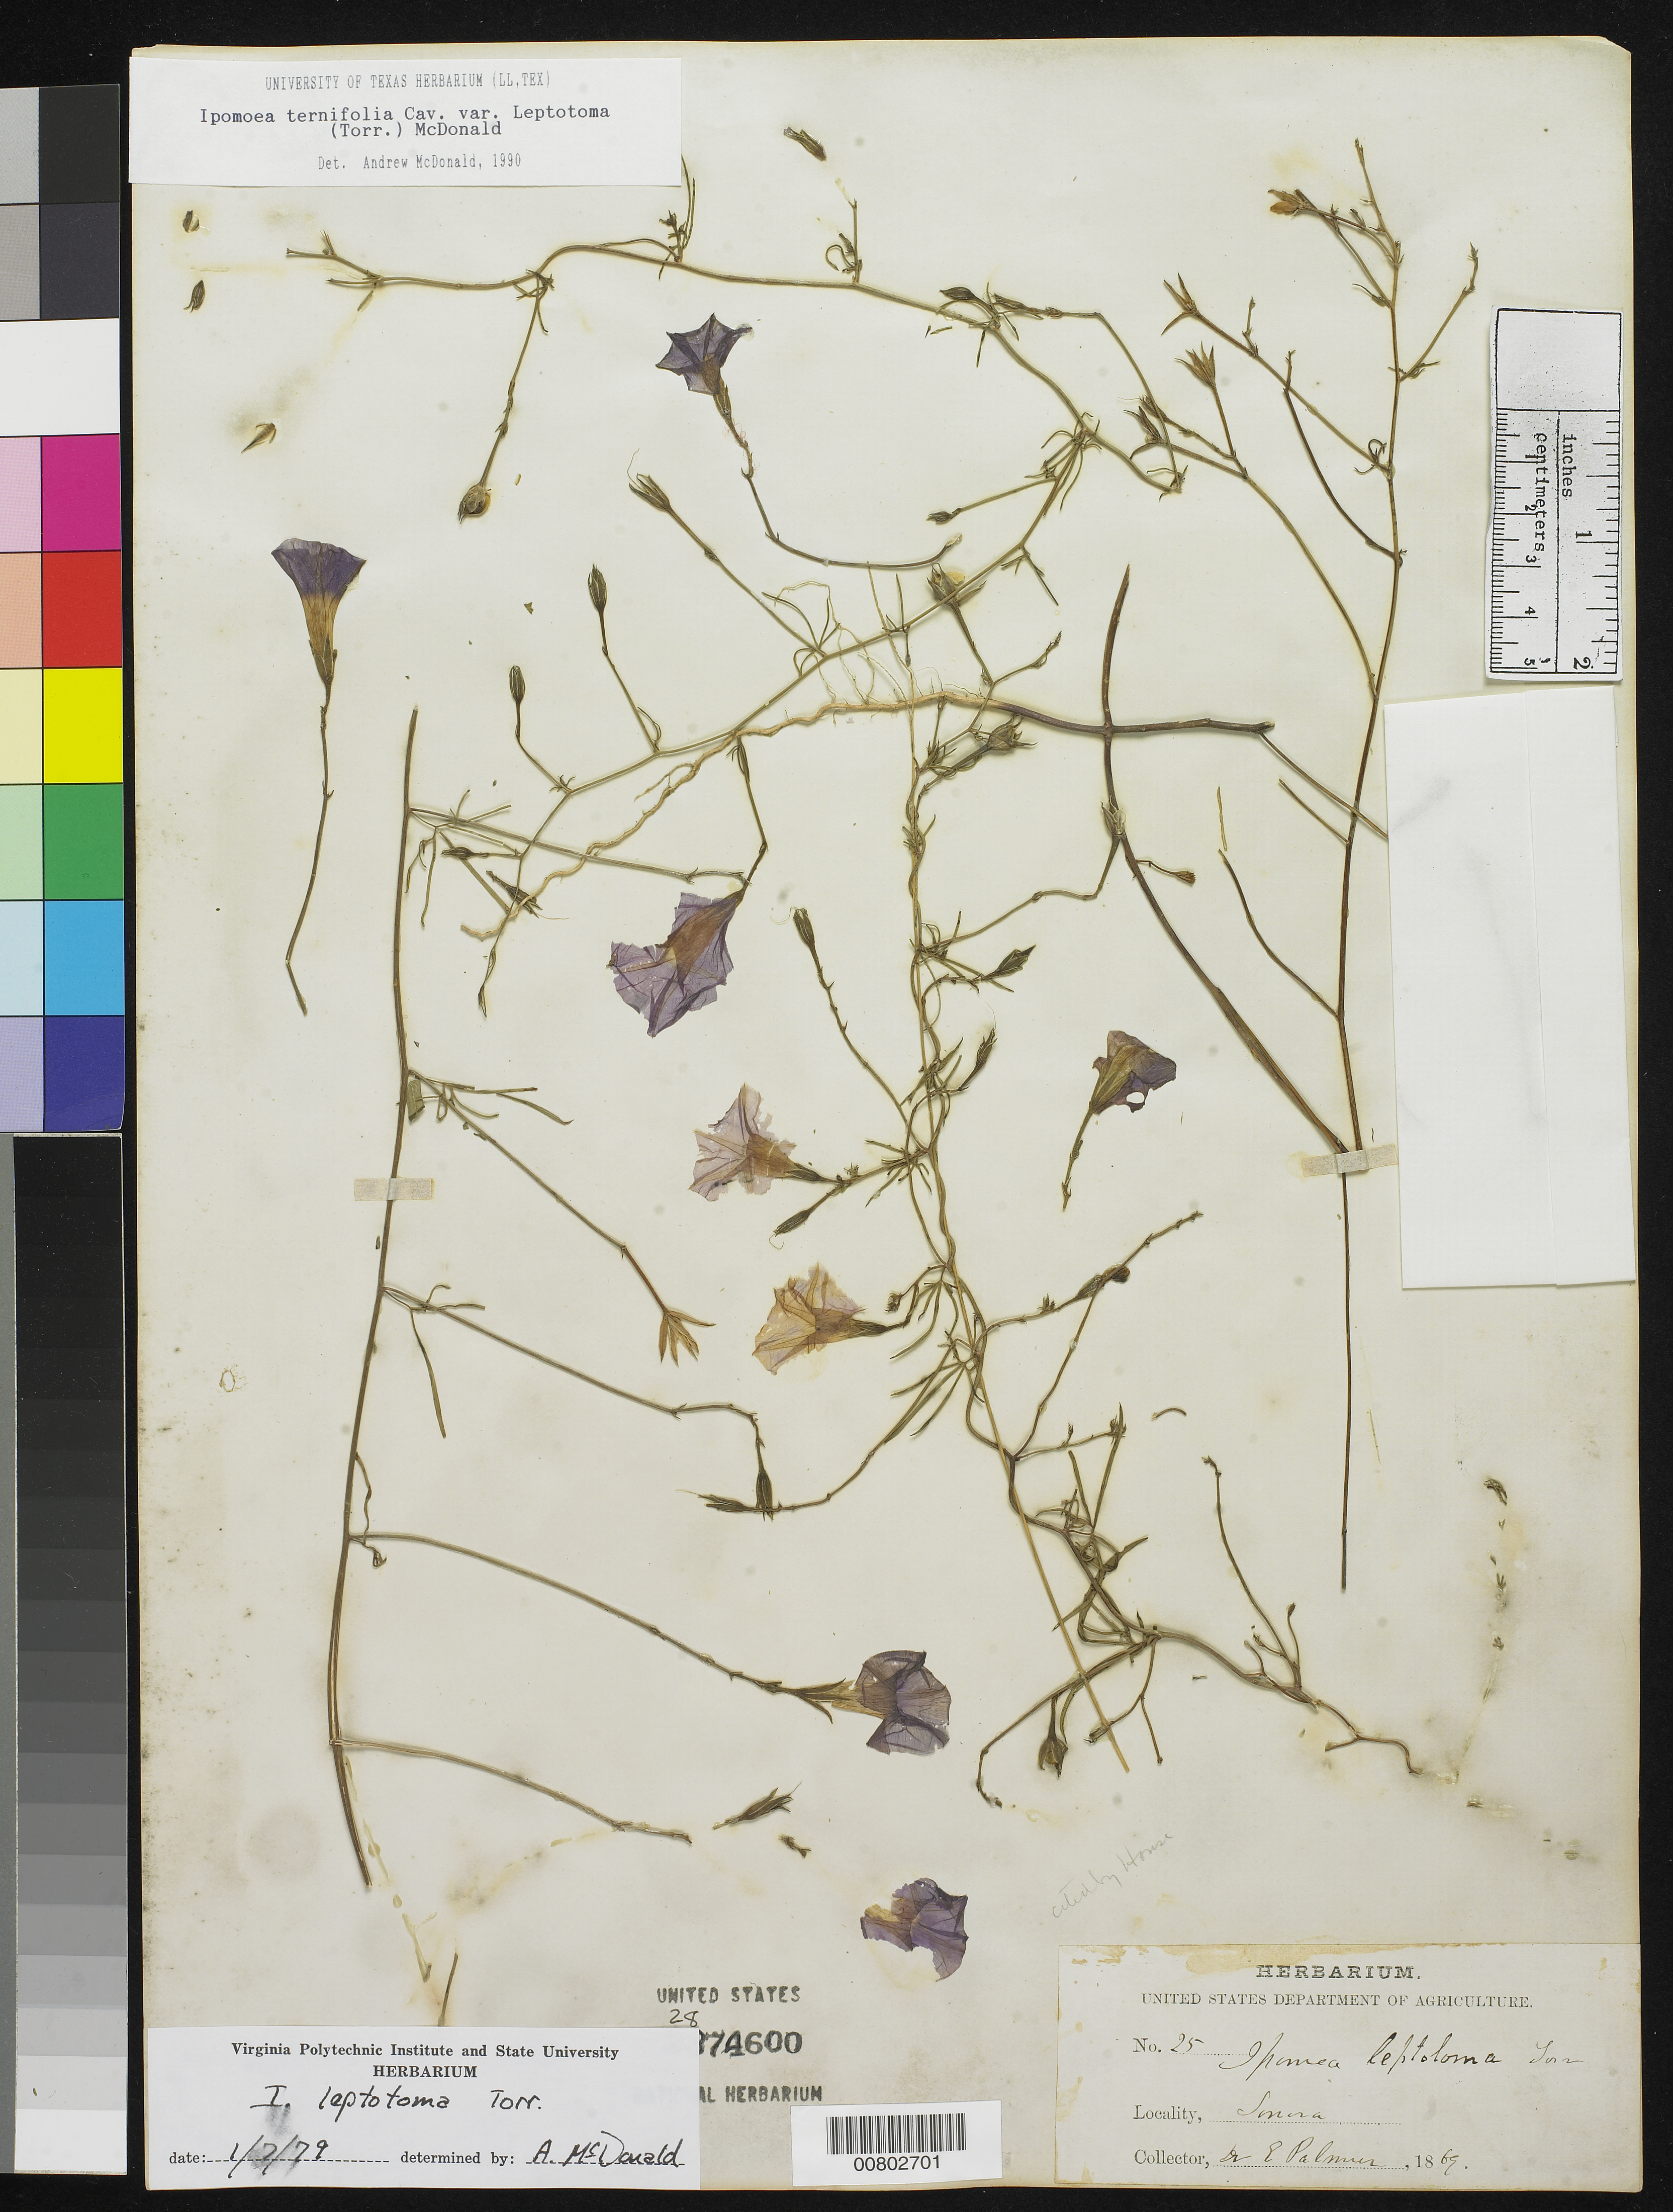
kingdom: Plantae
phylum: Tracheophyta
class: Magnoliopsida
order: Solanales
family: Convolvulaceae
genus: Ipomoea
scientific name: Ipomoea ternifolia var. leptotoma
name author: (Torr.) J.A. McDonald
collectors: E. Palmer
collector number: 25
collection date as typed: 1869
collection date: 1869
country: Mexico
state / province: Sonora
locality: Sonora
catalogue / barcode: US 2874600